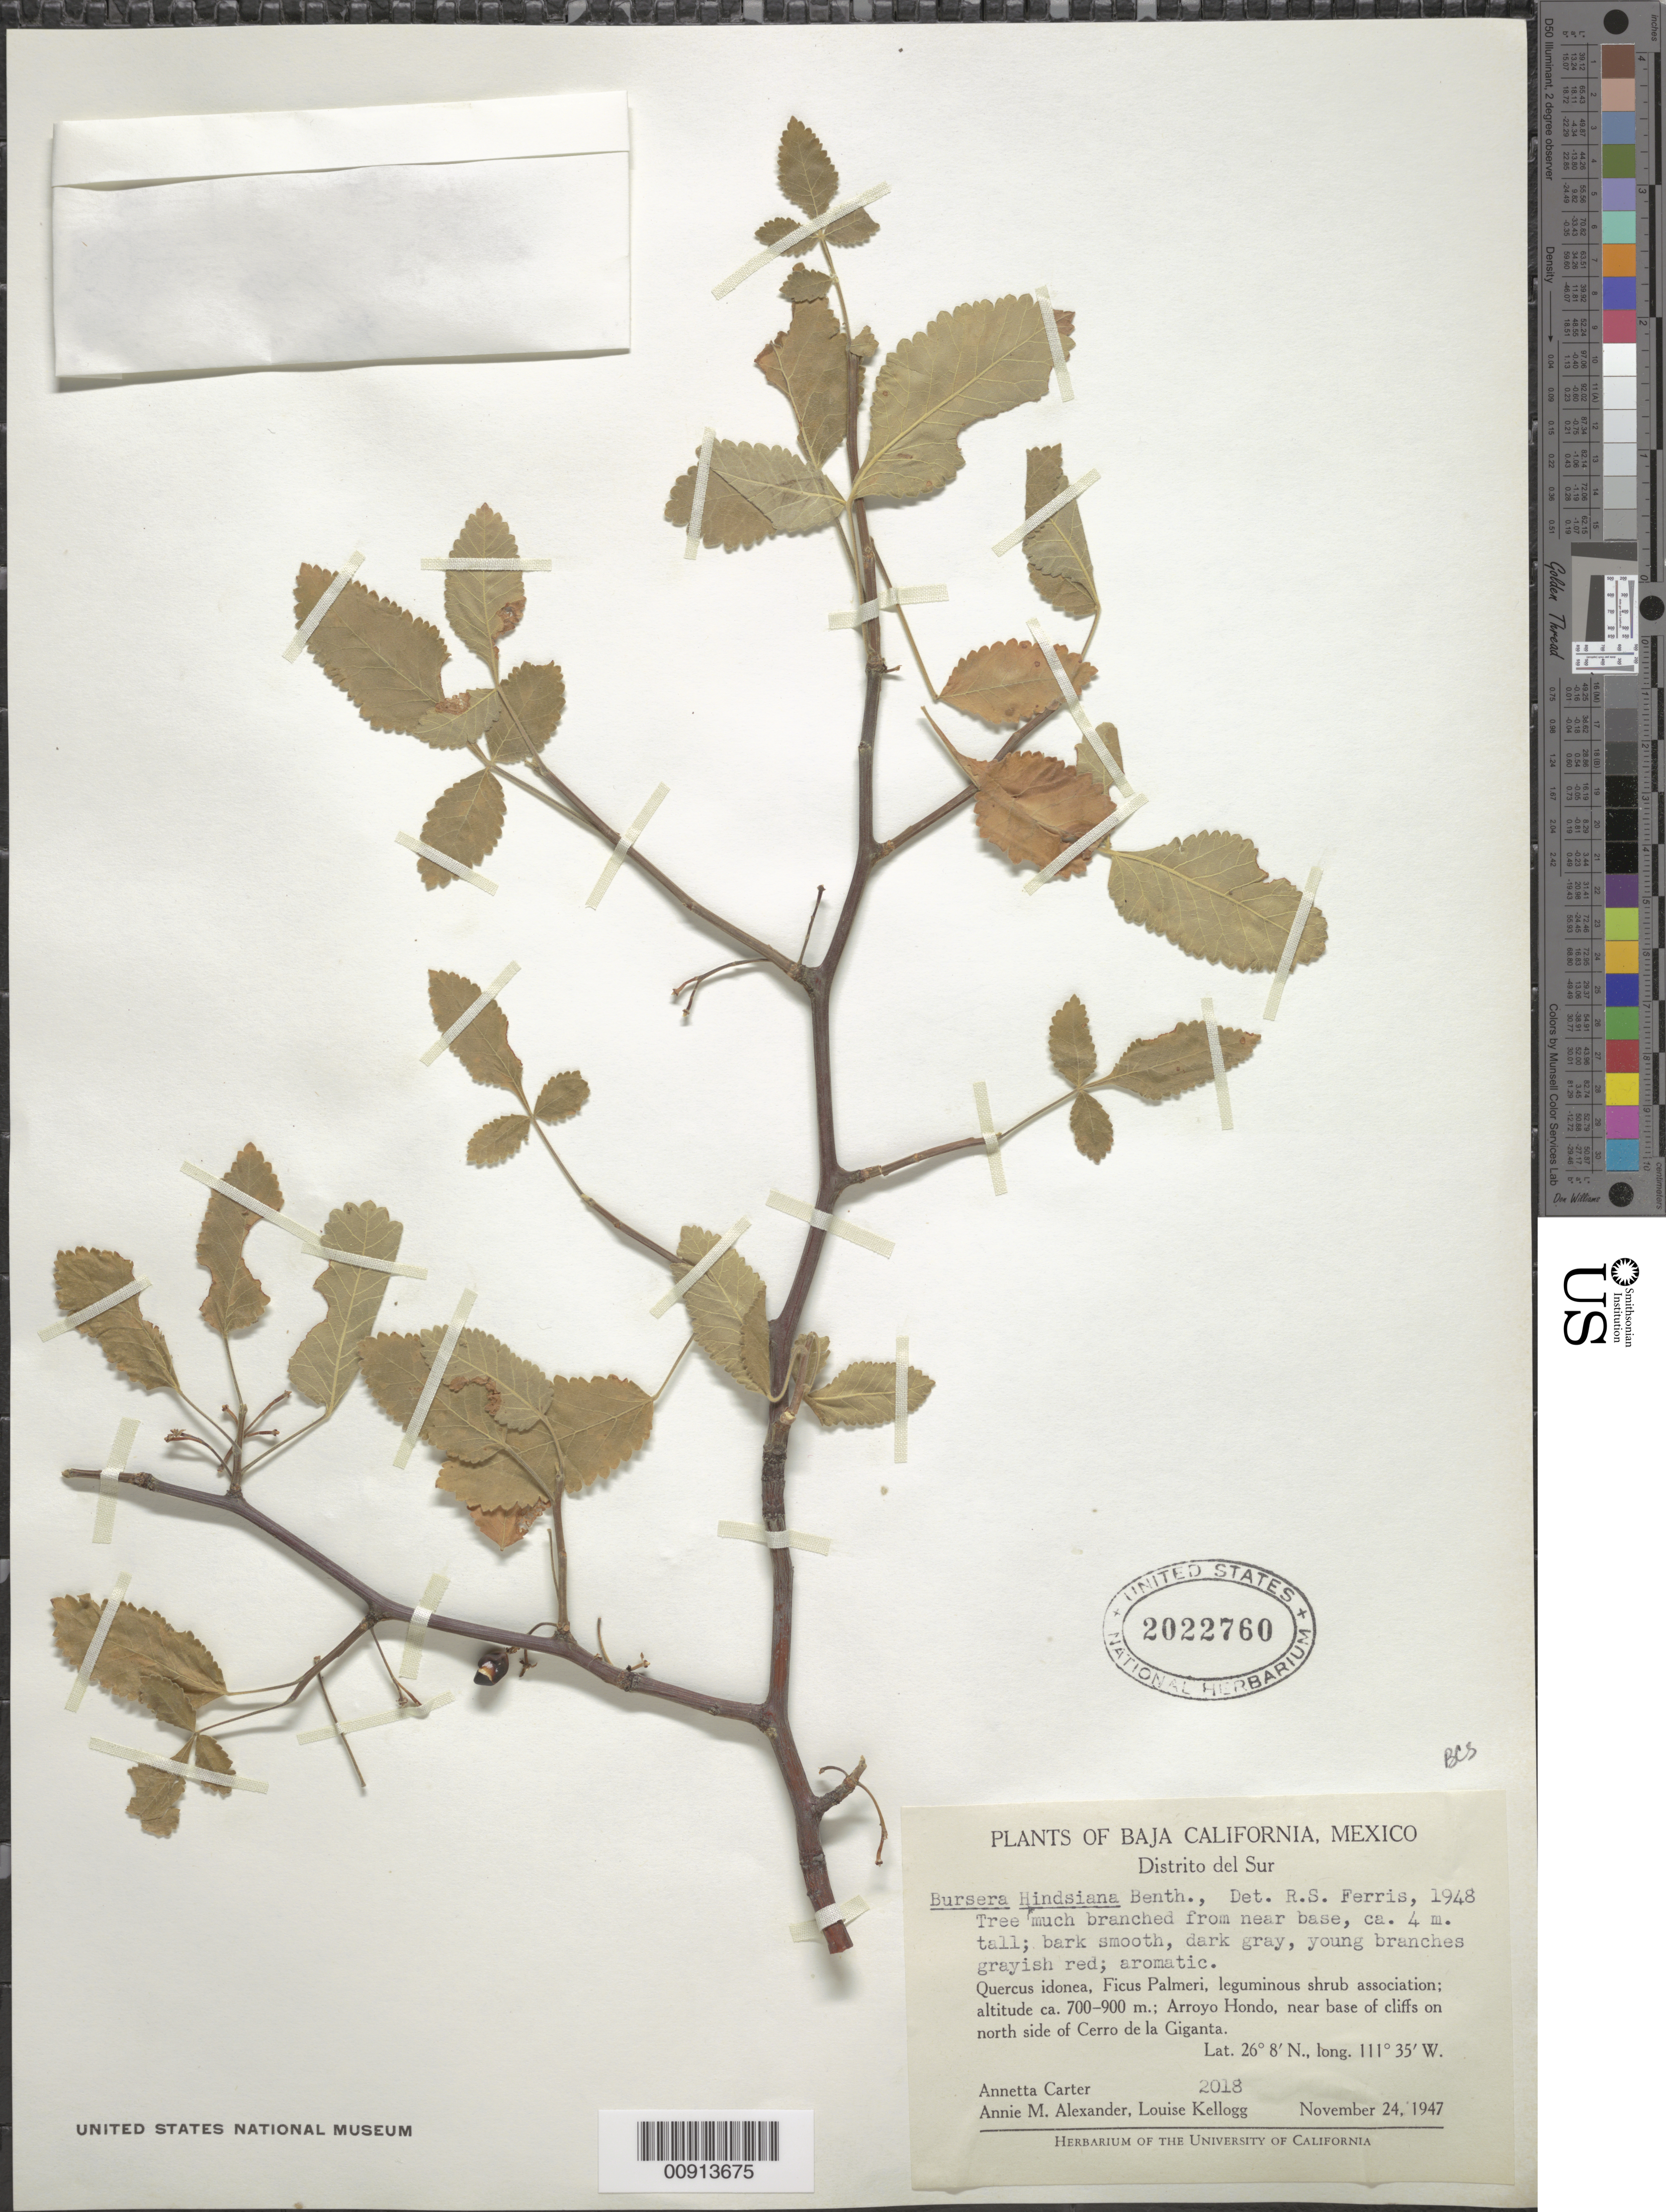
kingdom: Plantae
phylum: Tracheophyta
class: Magnoliopsida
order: Sapindales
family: Burseraceae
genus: Bursera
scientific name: Bursera hindsiana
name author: (Benth.) Engl.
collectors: A. Carter, A. M. Alexander & L. Kellogg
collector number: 2018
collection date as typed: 24 Nov 1947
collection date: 1947-11-24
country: Mexico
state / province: Baja California Sur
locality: Arroyo Hondo, near base of cliffs on north side of Cerro de la Giganta. Baja California, Distrito del Sur.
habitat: Near base of cliffs on north side of Cerro. Quercus idonea, Ficus palmeri, leguminous shrub association.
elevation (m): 900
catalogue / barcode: US 2022760